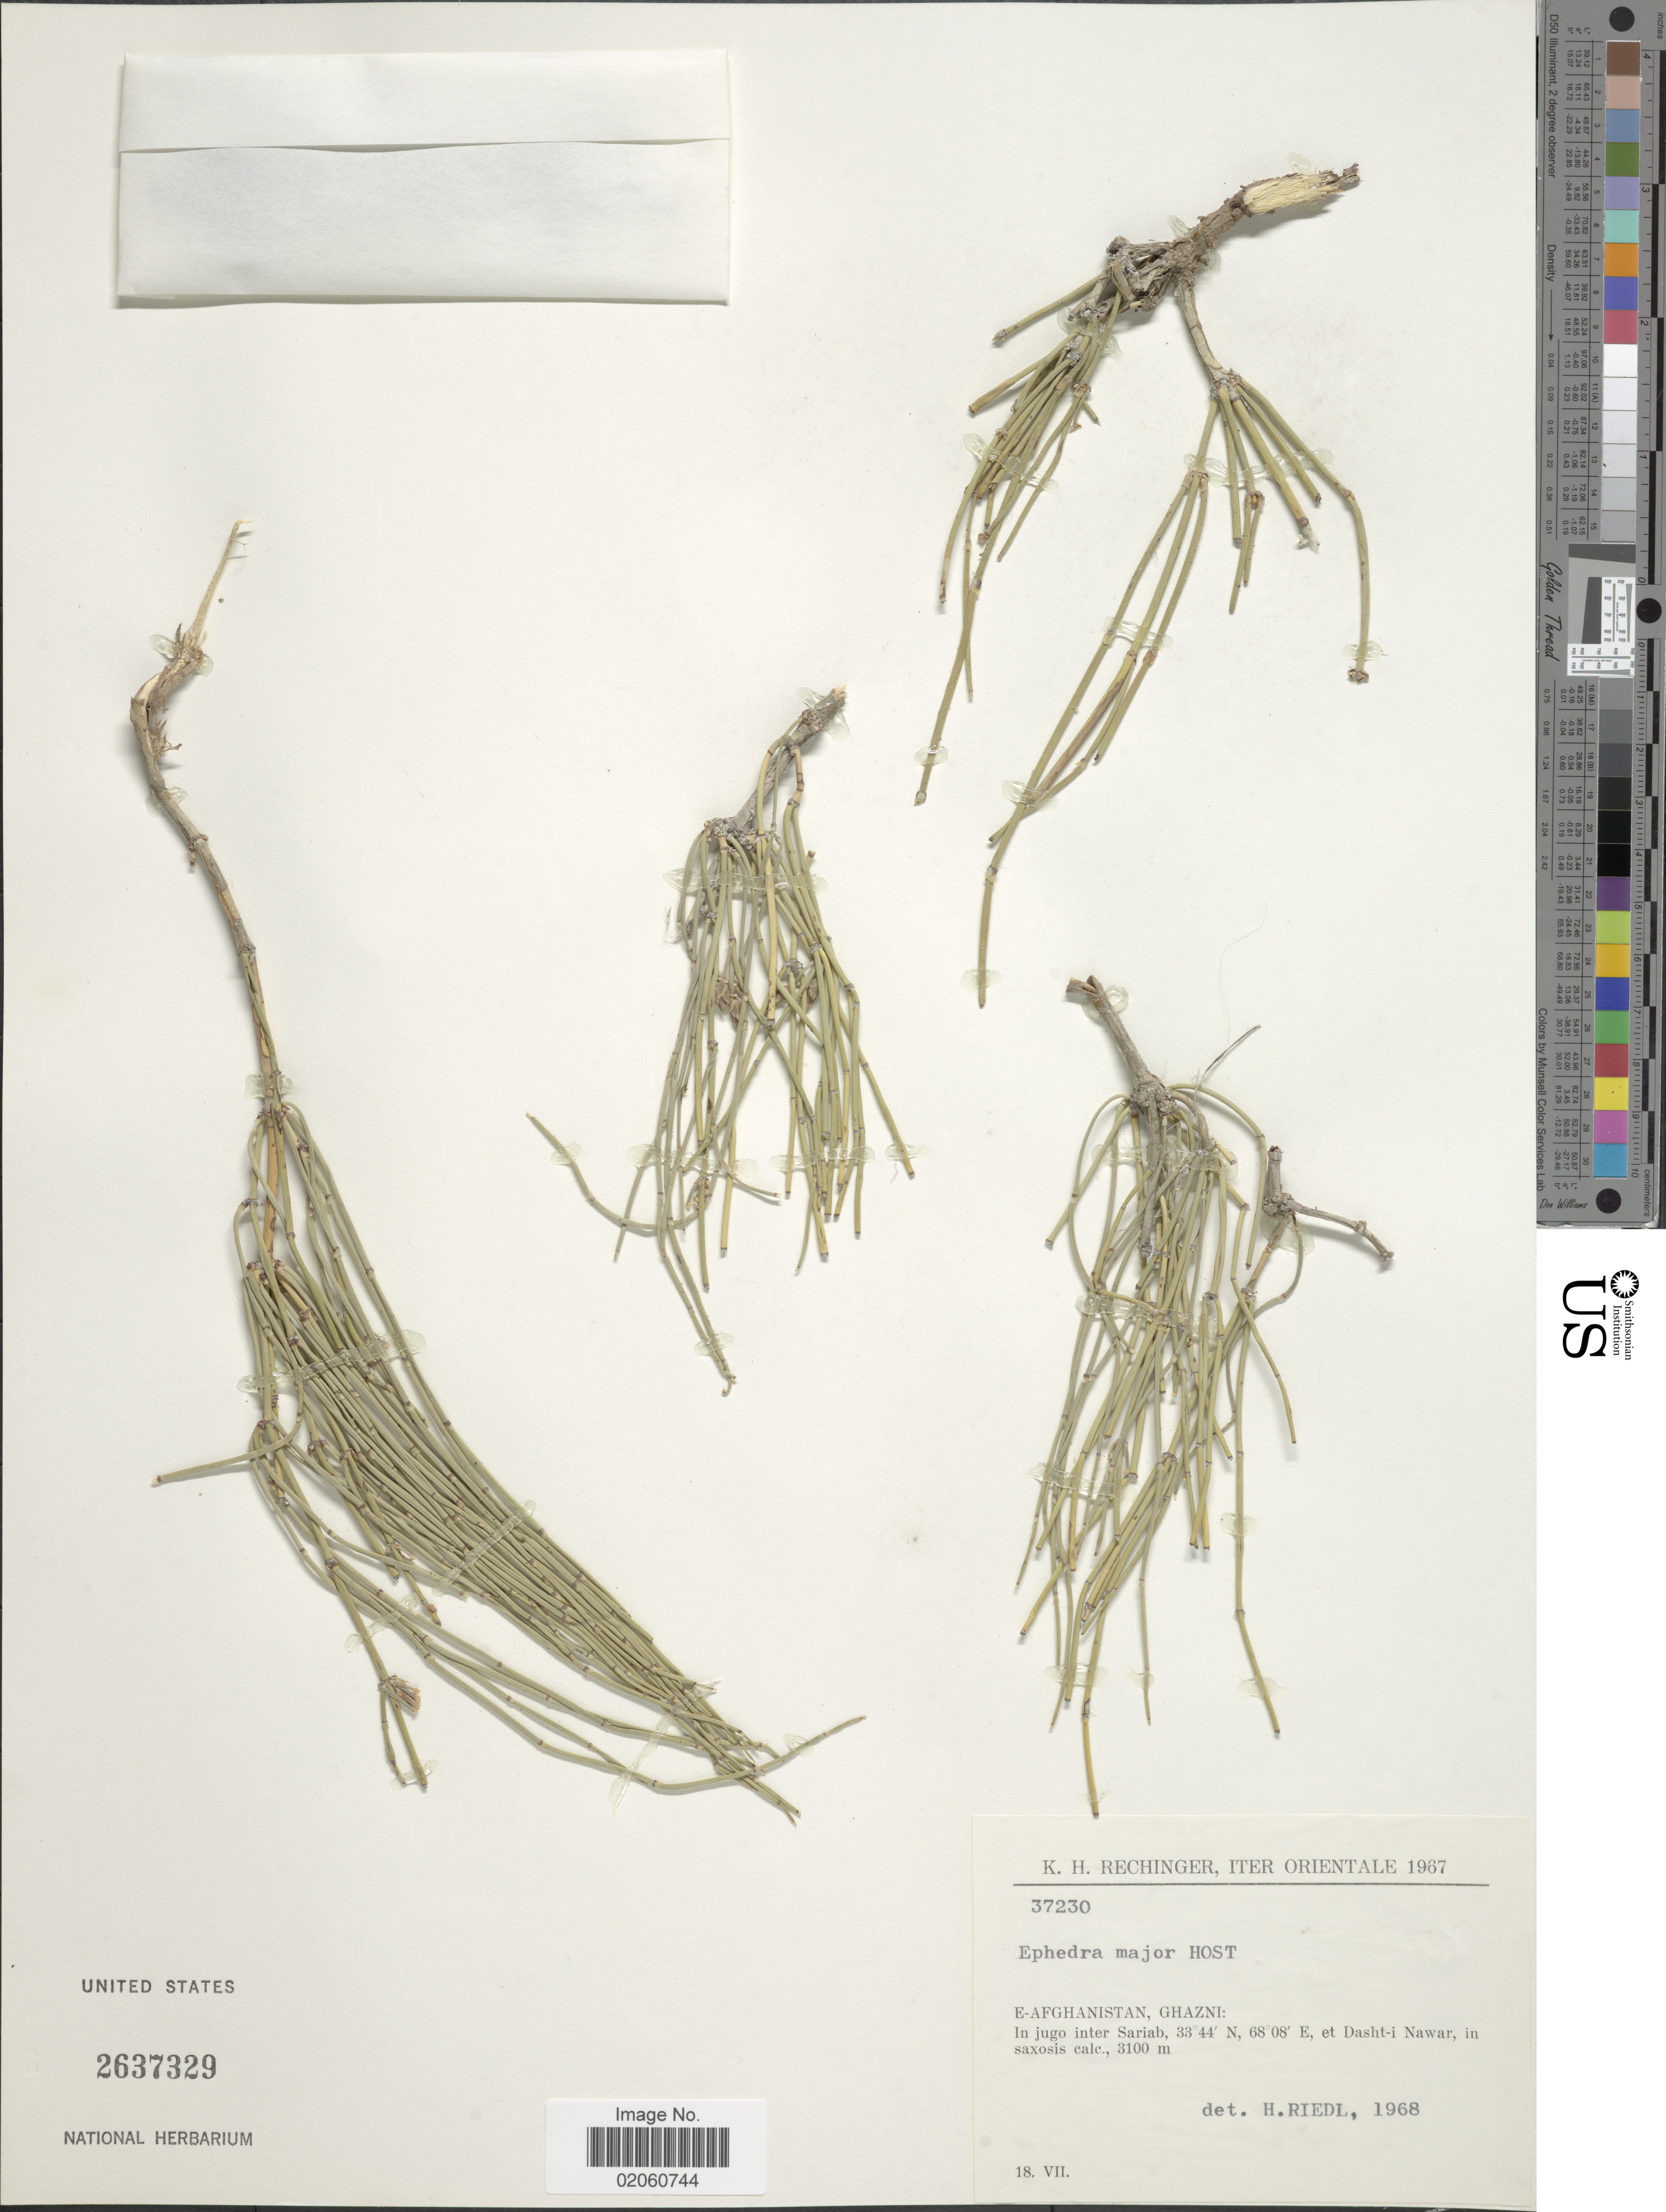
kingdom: Plantae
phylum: Tracheophyta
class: Gnetopsida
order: Ephedrales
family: Ephedraceae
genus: Ephedra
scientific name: Ephedra nebrodensis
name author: Tineo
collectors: K. H. Rechinger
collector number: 37230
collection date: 1967-07-18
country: Afghanistan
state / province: Ghazni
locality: E-Afghanistan, In jugo inter Sariab, et Dasht-i Nawar, in saxosis calc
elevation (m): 3100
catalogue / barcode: US 2637329